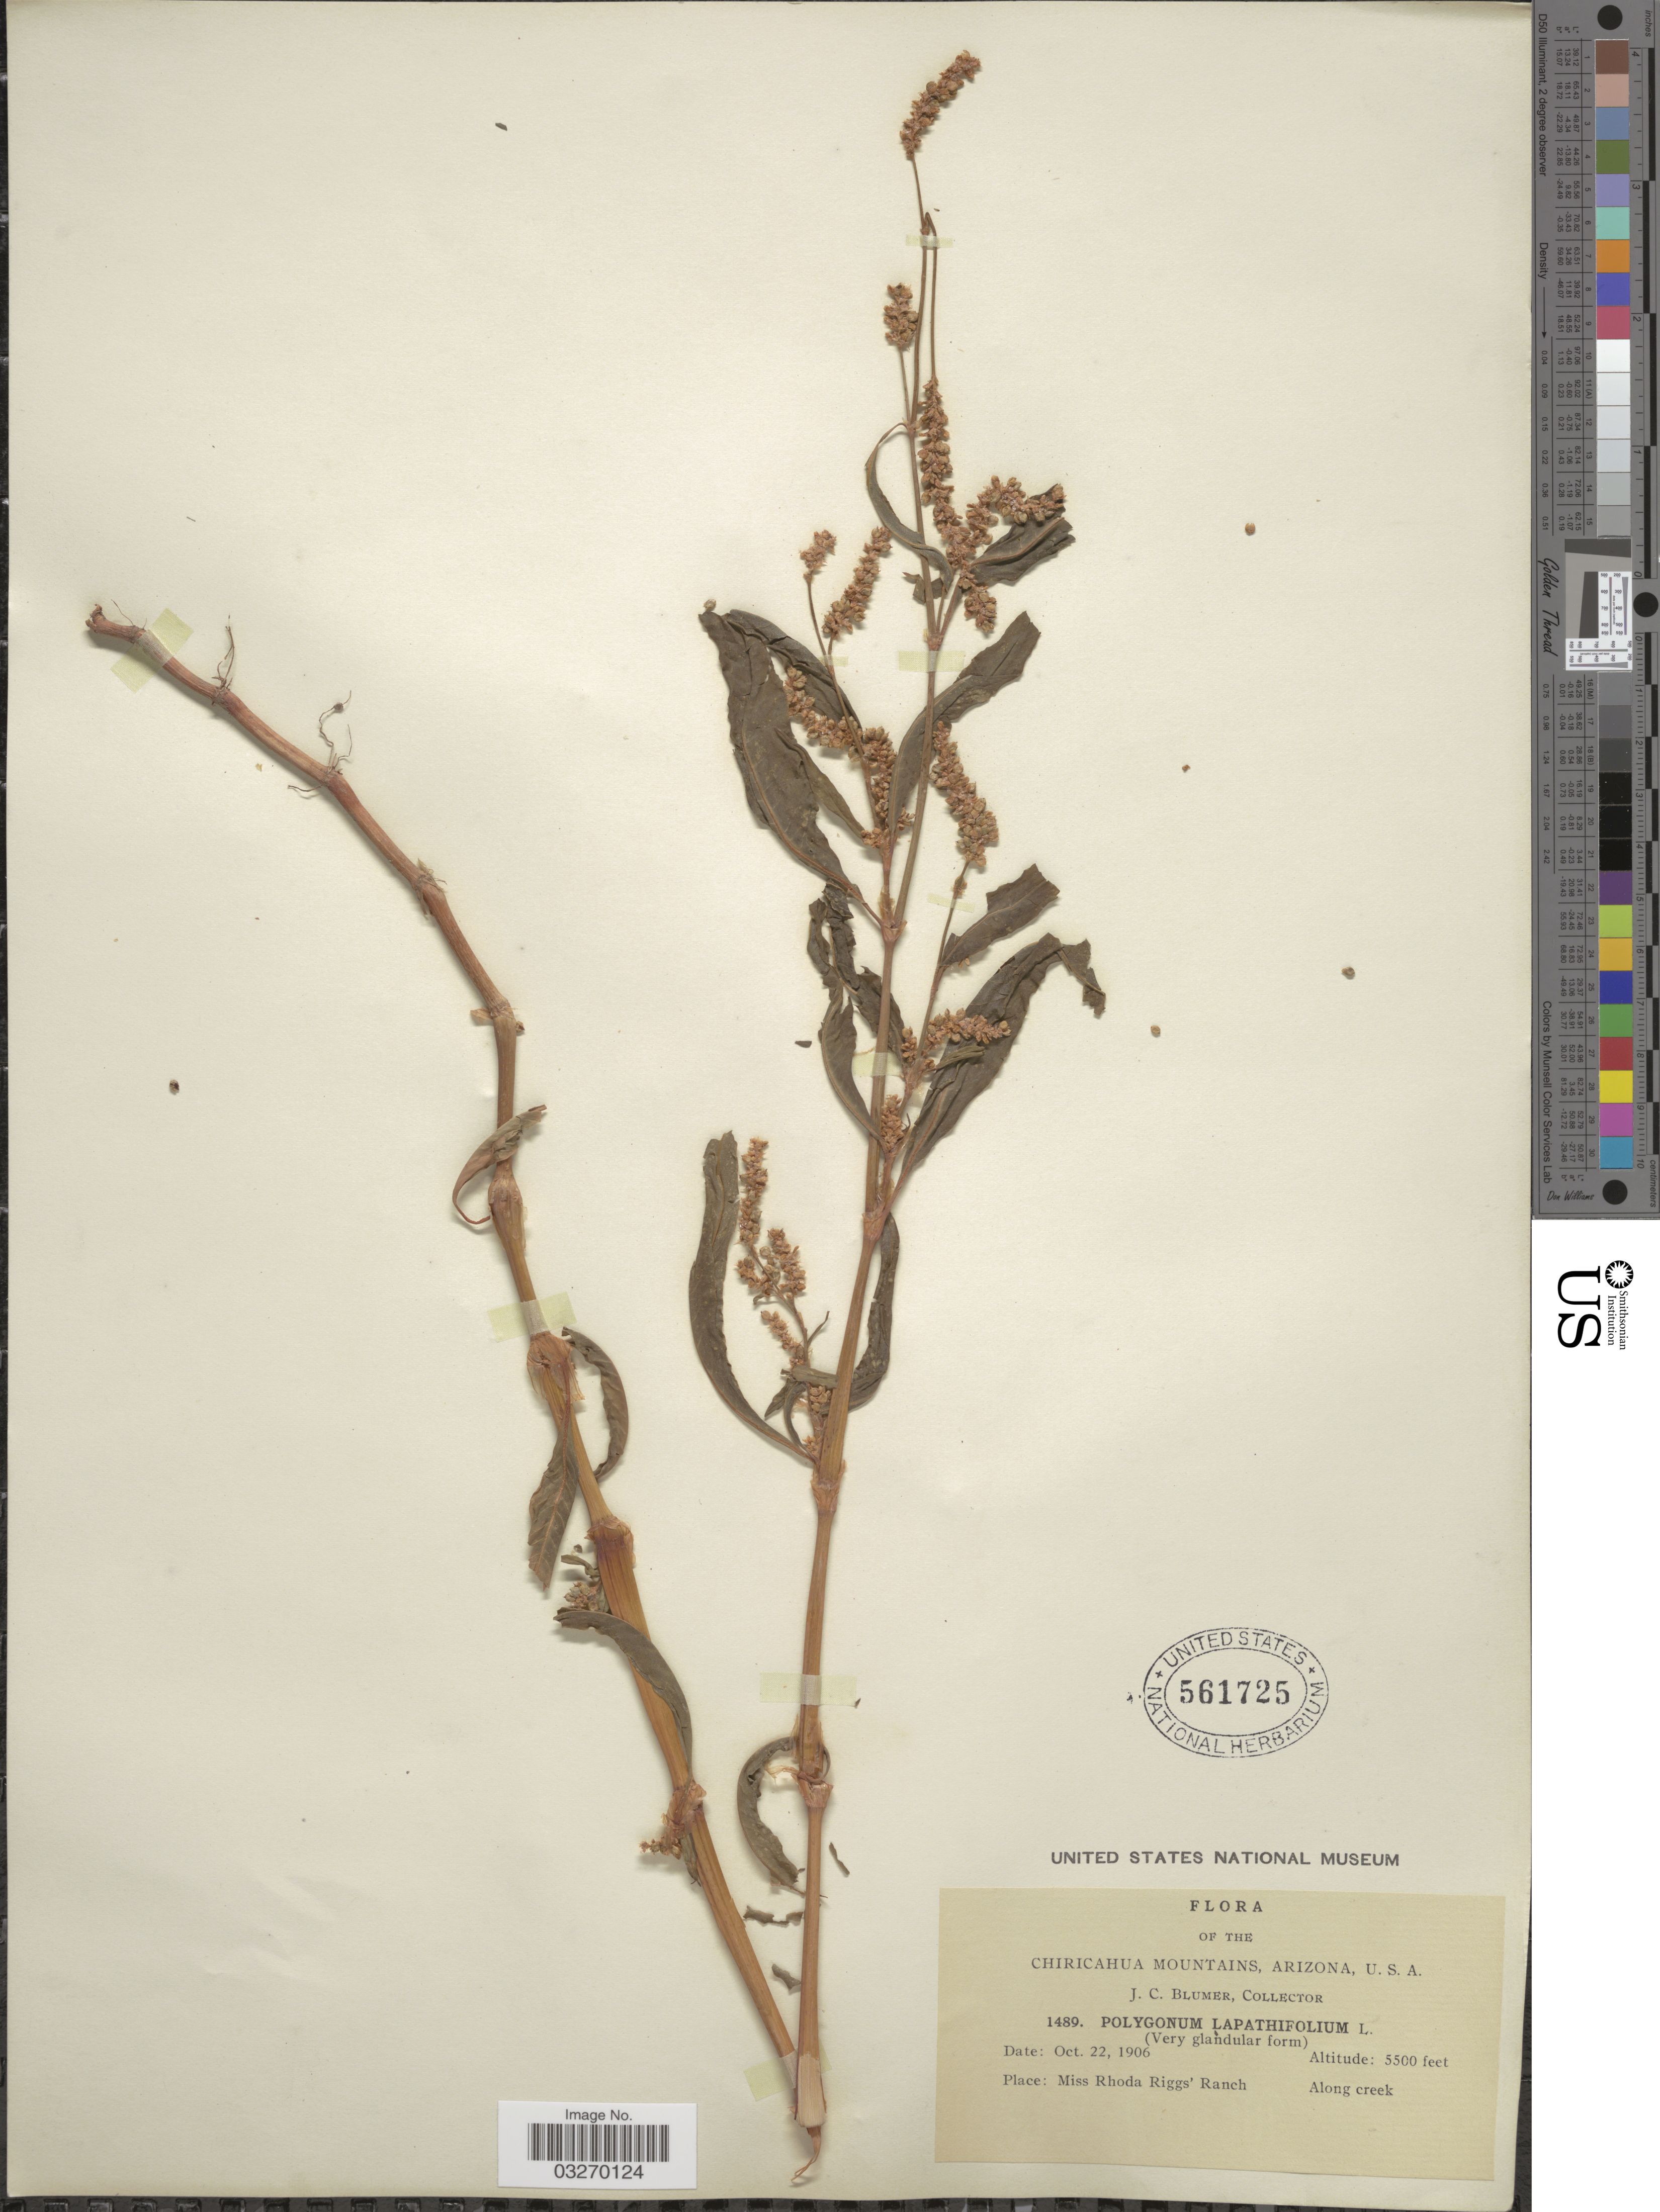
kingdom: Plantae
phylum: Tracheophyta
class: Magnoliopsida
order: Caryophyllales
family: Polygonaceae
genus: Persicaria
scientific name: Persicaria lapathifolia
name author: (L.) Delarbre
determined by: Atha, D. E.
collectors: J. C. Blumer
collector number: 1489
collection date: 1906-10-22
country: United States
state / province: Arizona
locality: Chiricahua Mountains. Miss Rhoda Riggs' Ranch. Along creek.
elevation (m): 1676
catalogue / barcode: US 561725